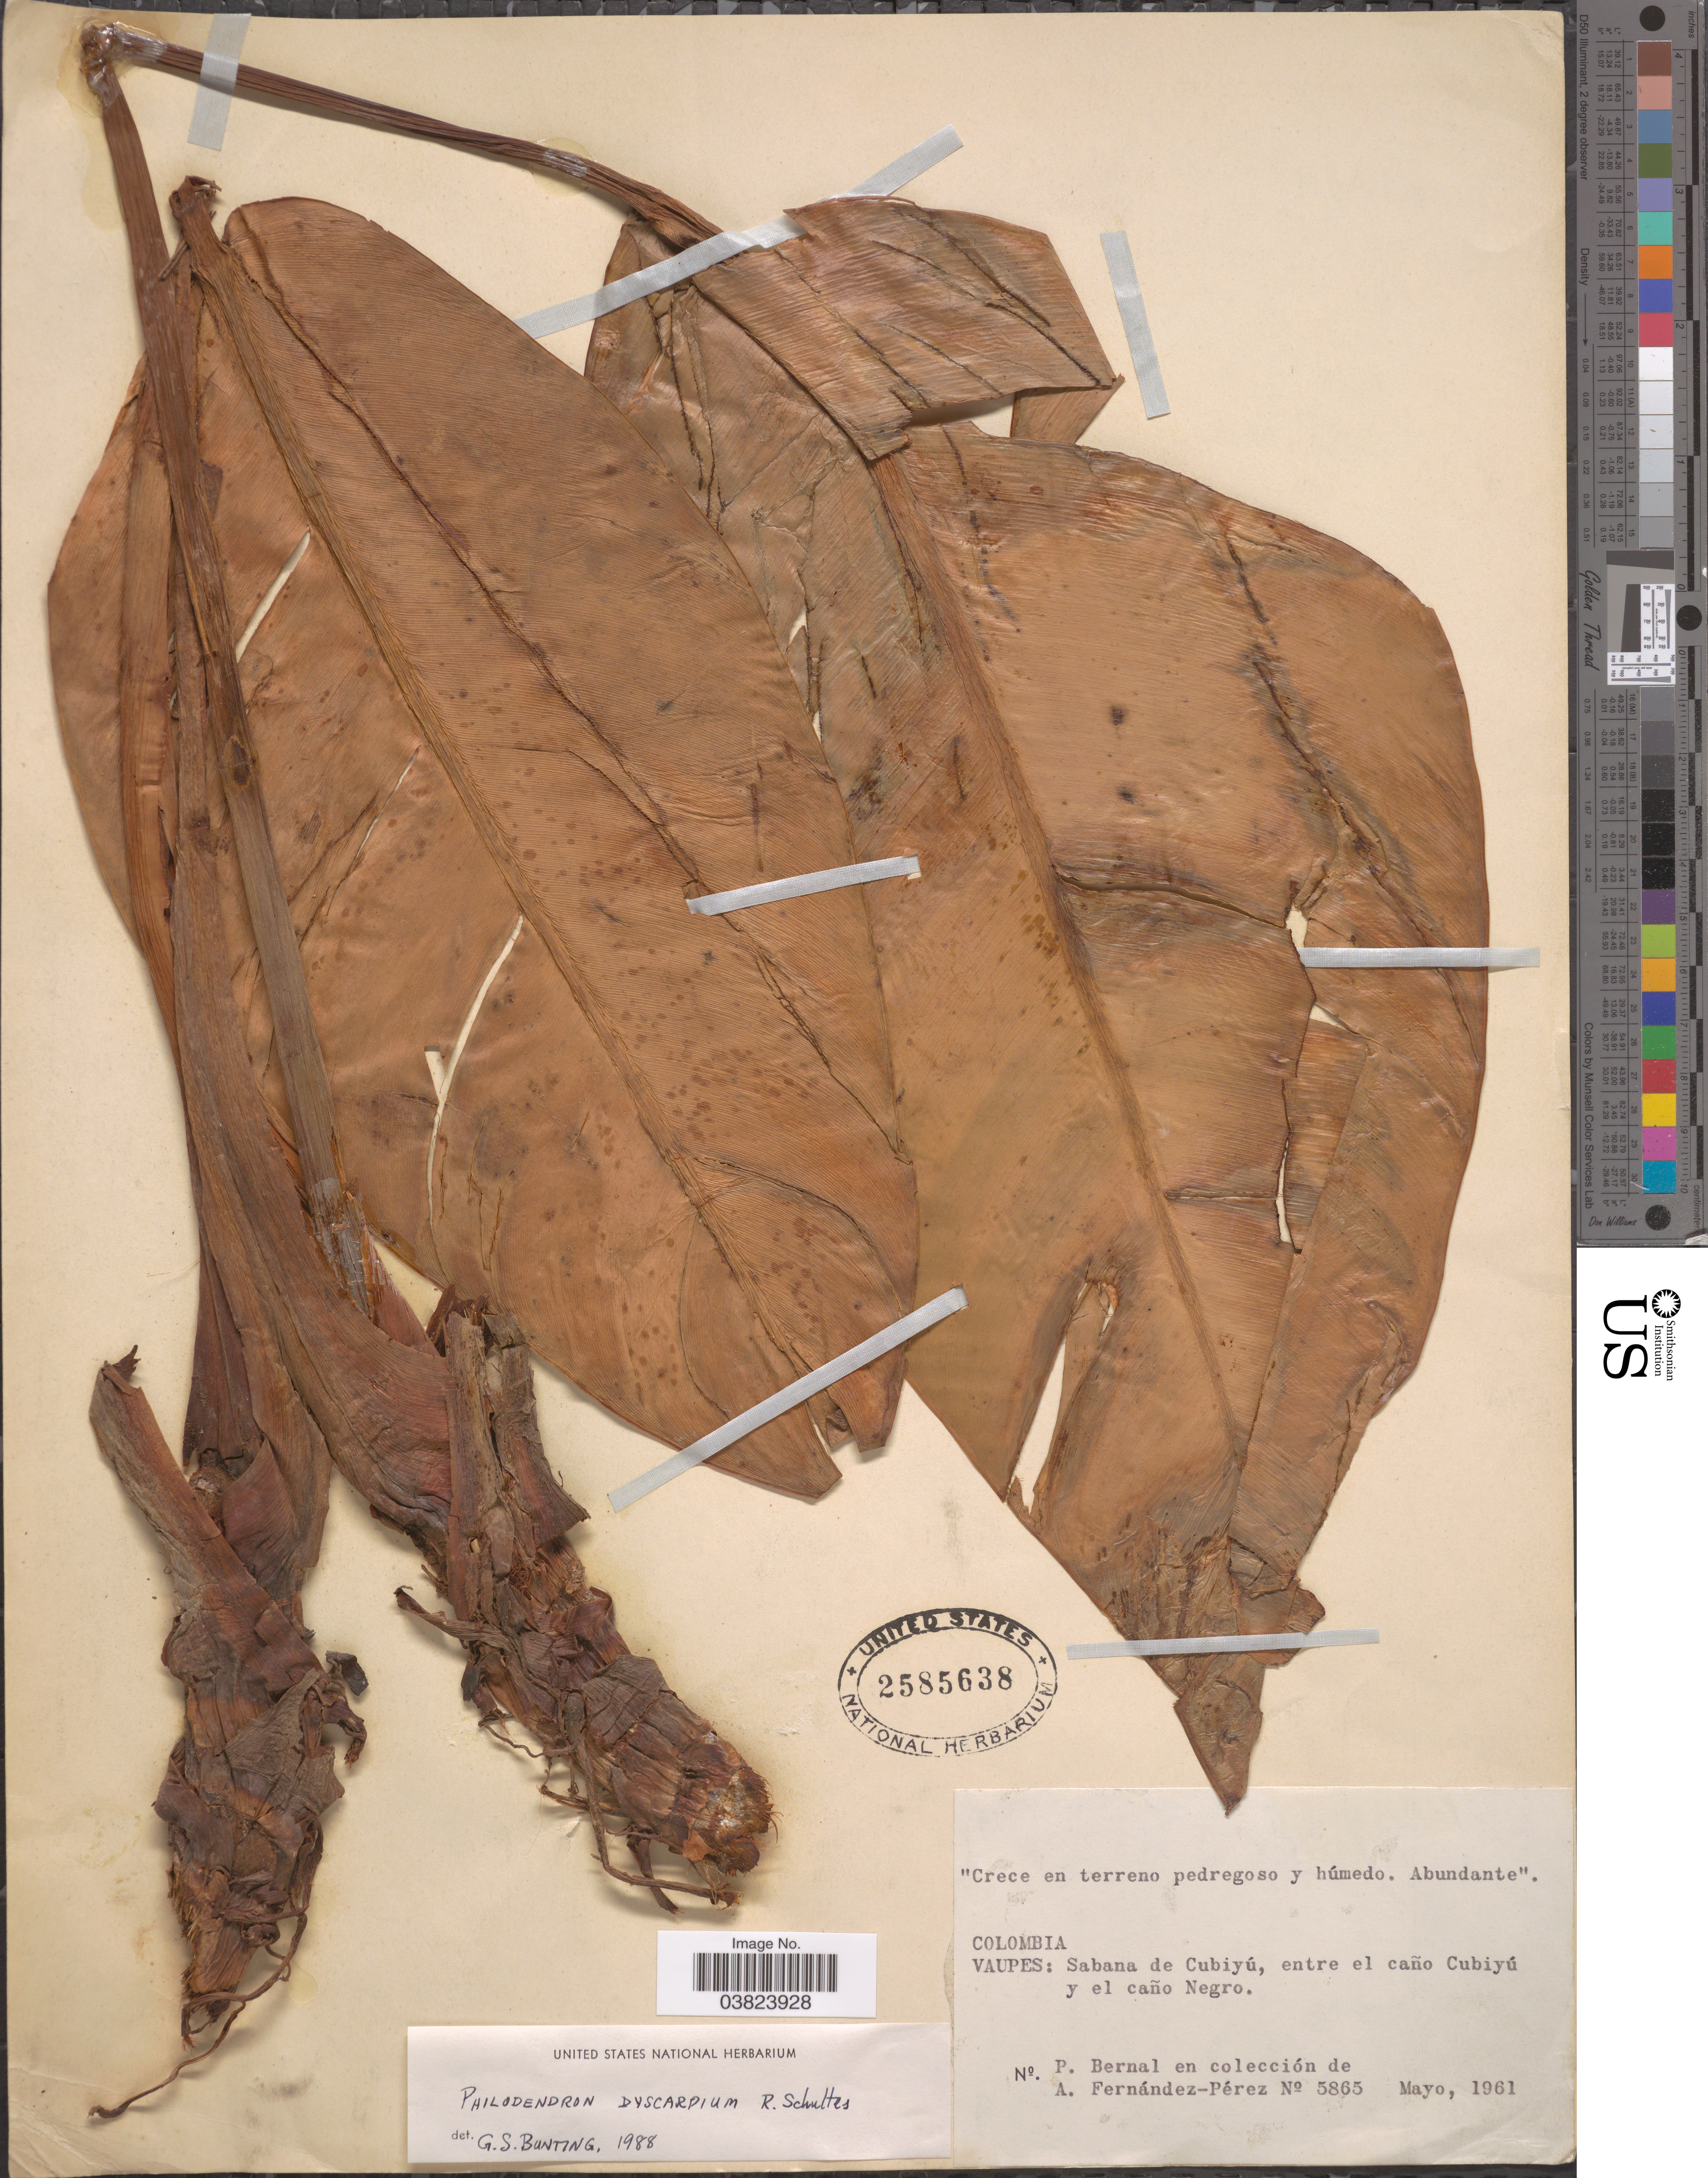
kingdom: Plantae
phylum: Tracheophyta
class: Liliopsida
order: Alismatales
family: Araceae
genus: Philodendron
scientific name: Philodendron dyscarpium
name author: R.E. Schult.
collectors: P. Bernal & A. Fernández-Pérez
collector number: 5865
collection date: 1961-05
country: Colombia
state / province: Vaupés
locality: Sabana de Cubiyú, entre el caño Cubiyú y el caño Negro.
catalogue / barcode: US 2585638